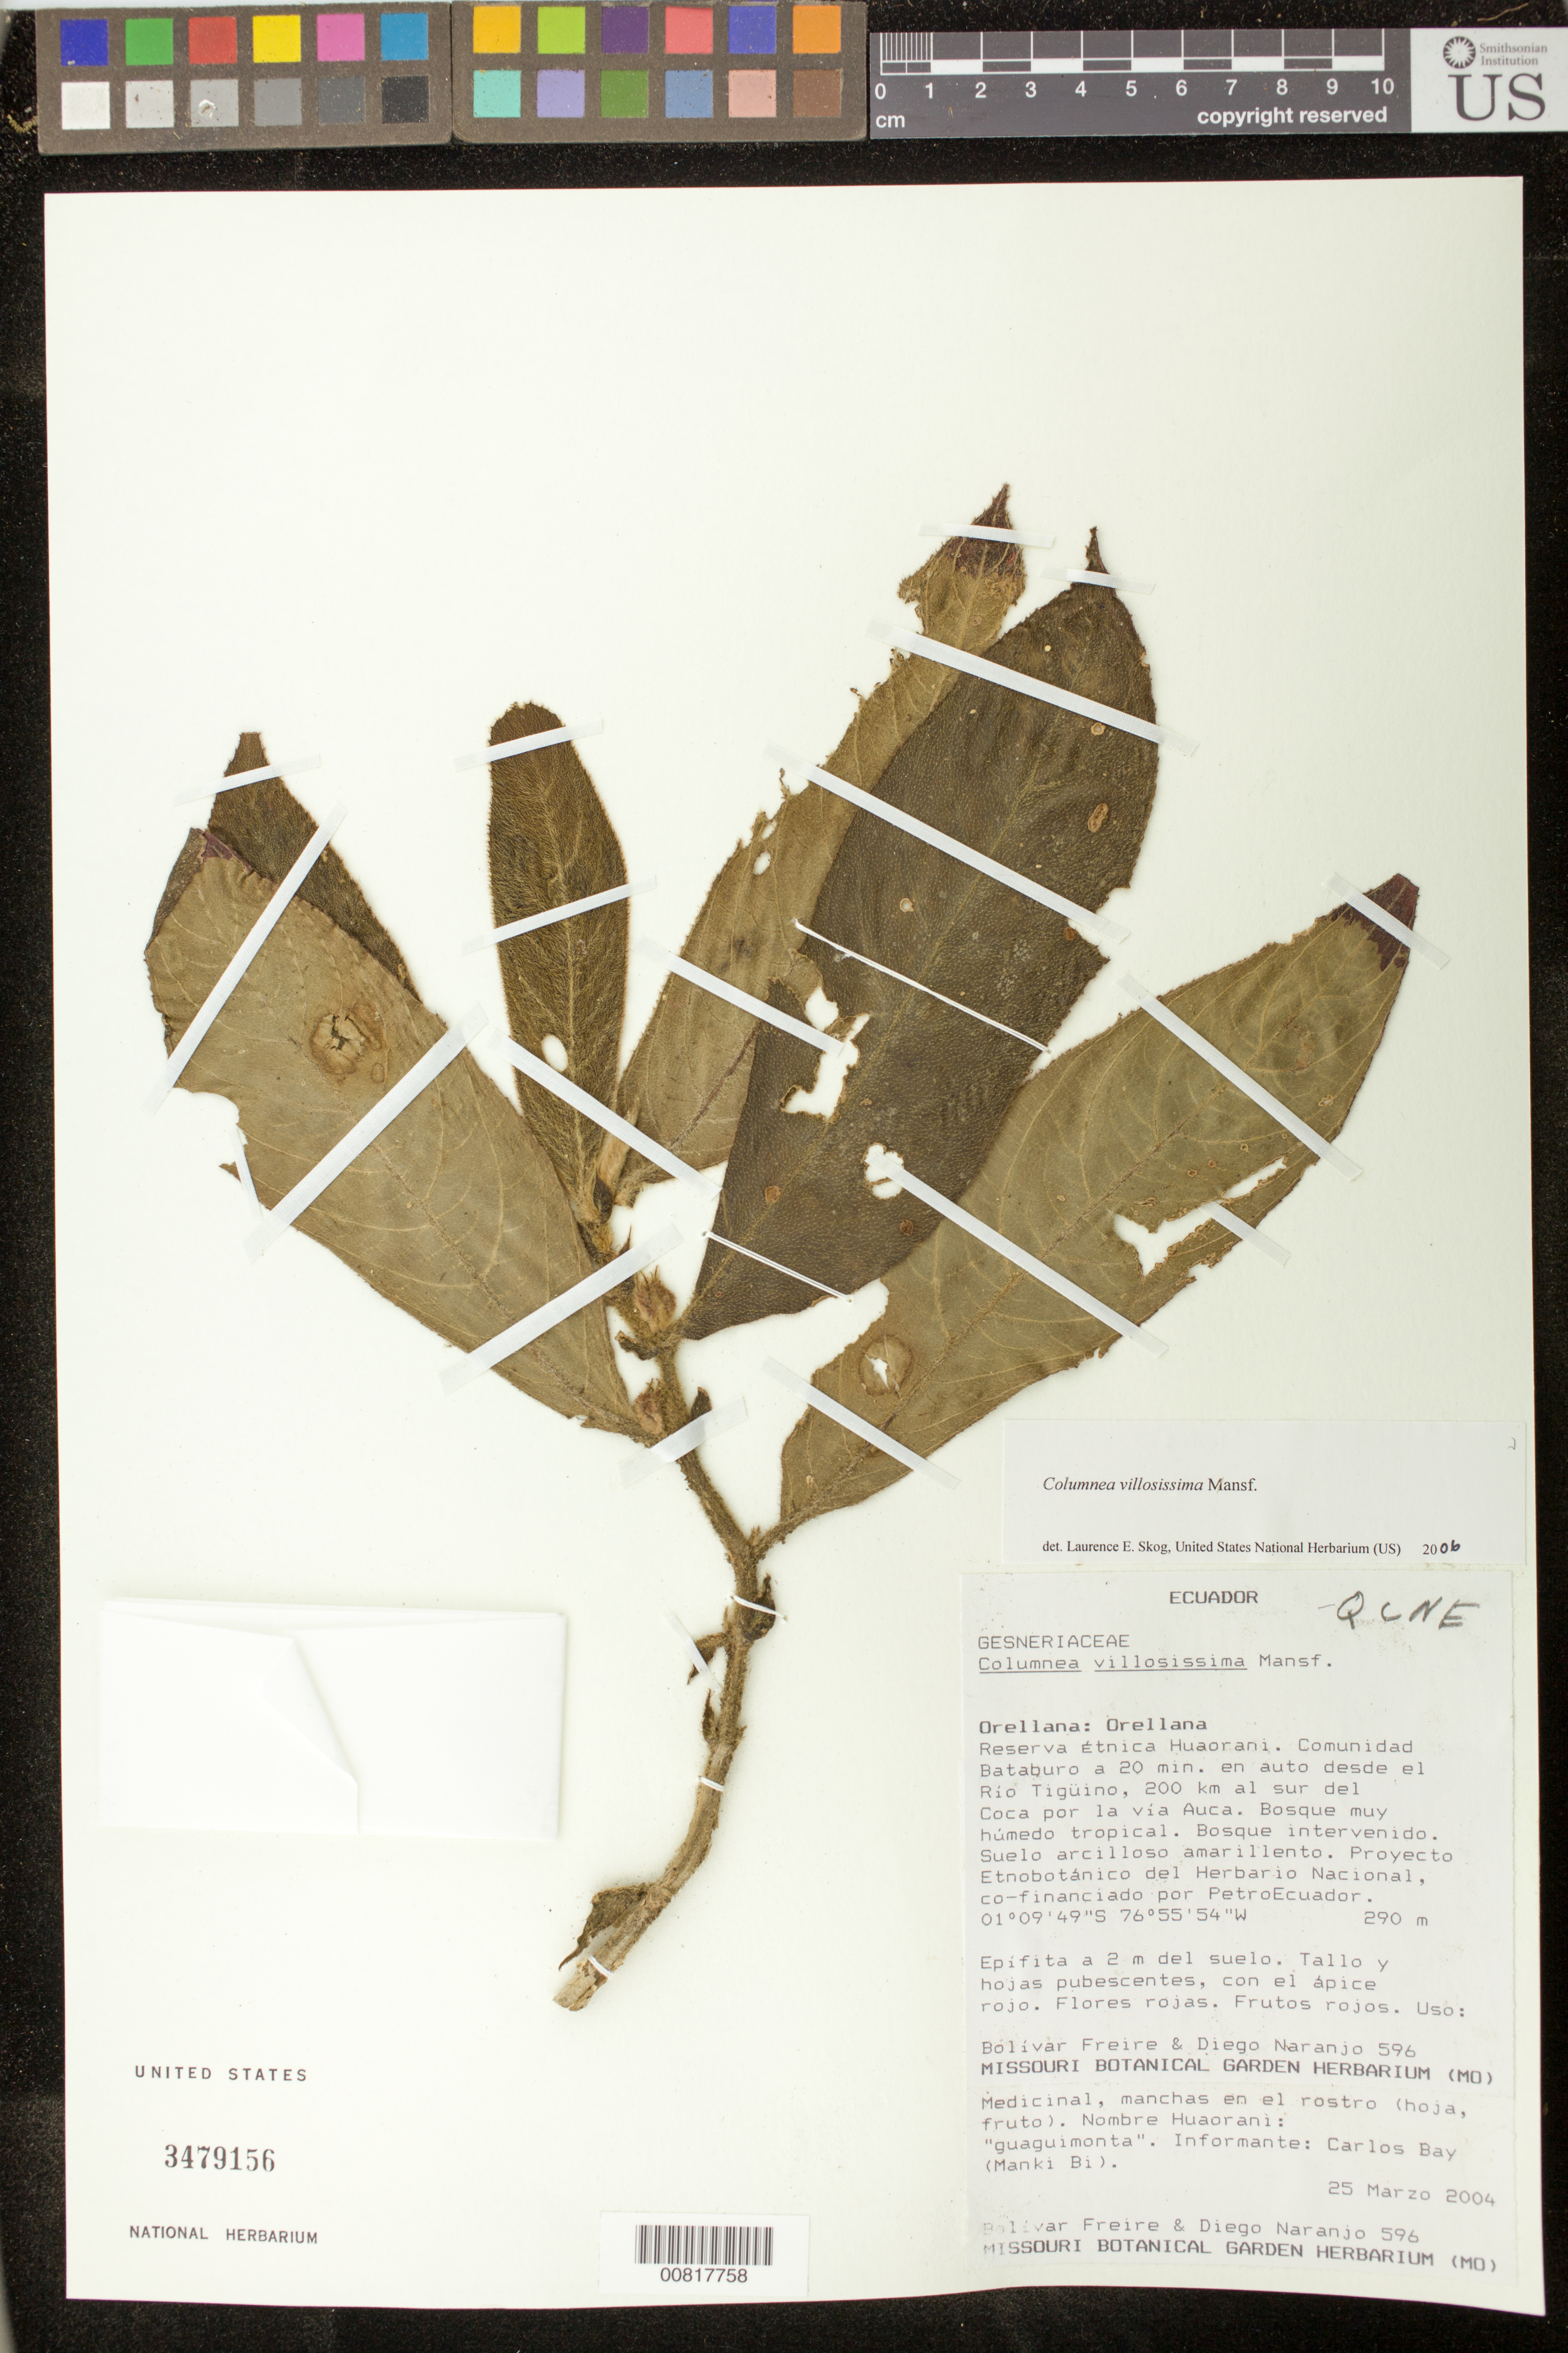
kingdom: Plantae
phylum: Tracheophyta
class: Magnoliopsida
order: Lamiales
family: Gesneriaceae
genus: Columnea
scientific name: Columnea villosissima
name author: Mansf.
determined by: Skog, Laurence E.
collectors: B. Freire & D. Naranjo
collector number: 596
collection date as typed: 25 Mar 2004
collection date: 2004-03-25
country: Ecuador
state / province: Orellana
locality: Orellana: Orellana. Reserva Etnica Huaorani. Comunidad Bataburo a 20 min. en auto desde el Rio Tuguino, 200 km al sur del Coca por la via Auca.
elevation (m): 290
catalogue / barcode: US 3479156